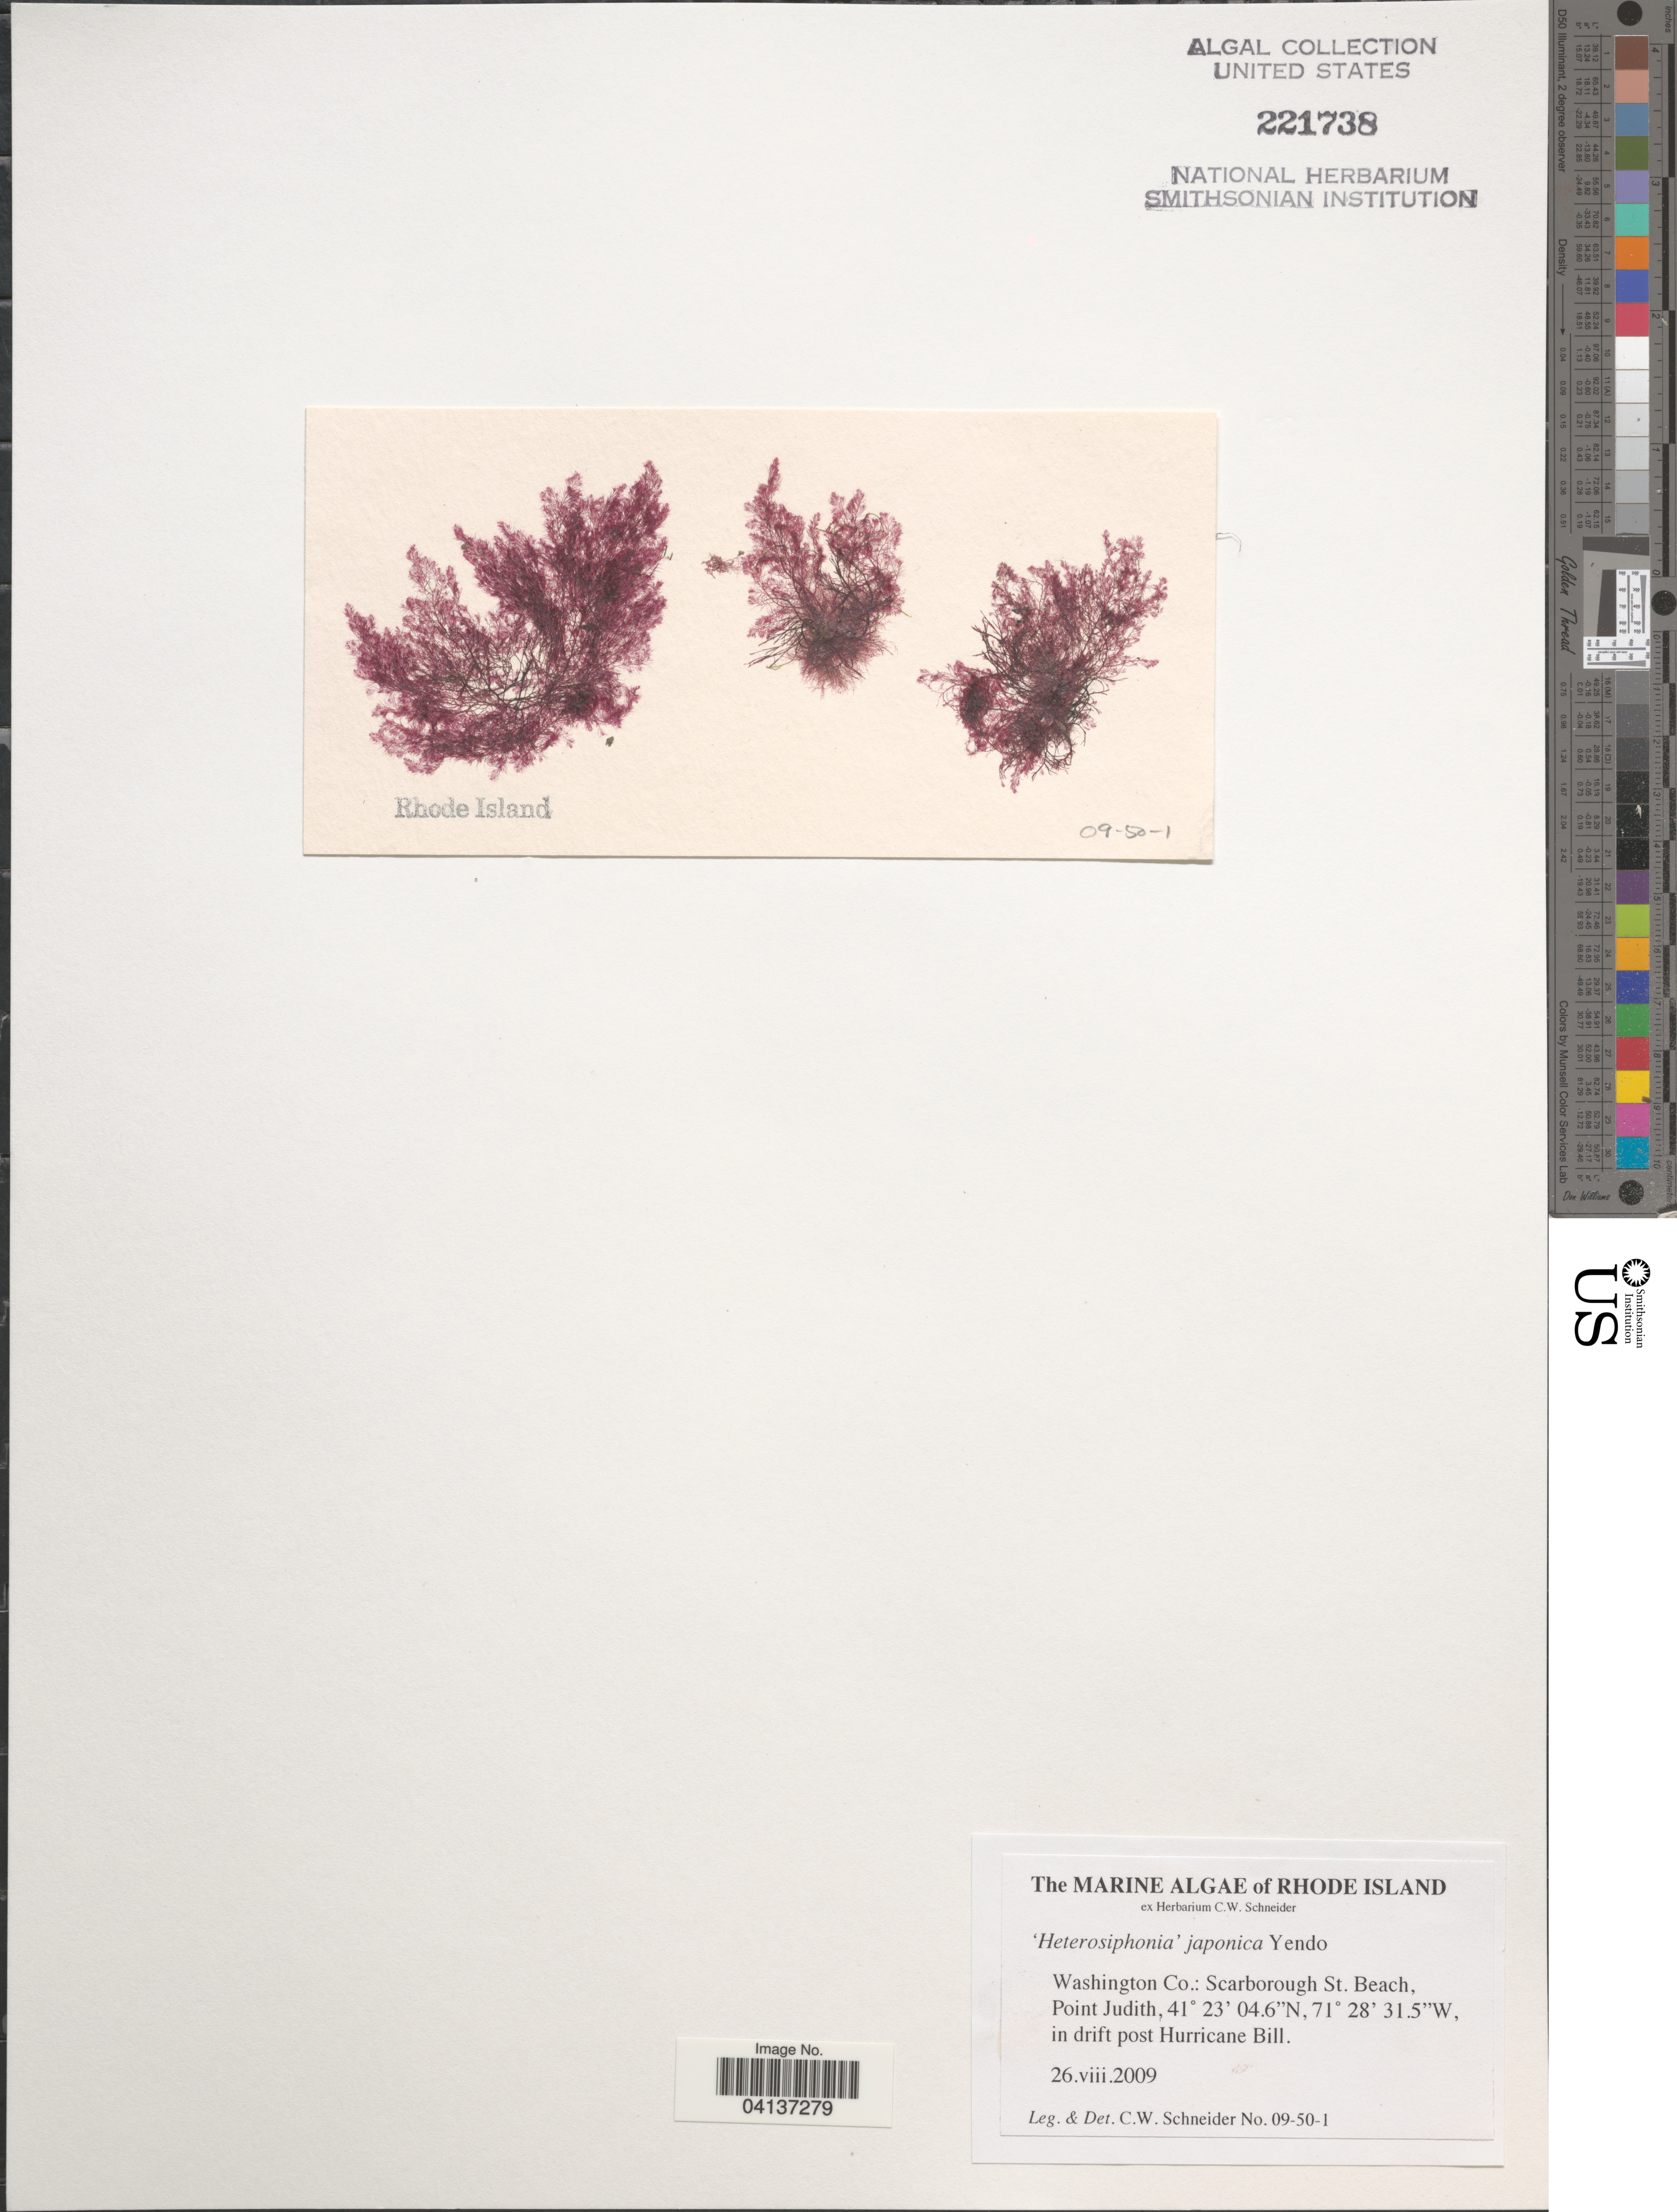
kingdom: Plantae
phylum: Rhodophyta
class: Florideophyceae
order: Ceramiales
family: Dasyaceae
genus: Dasysiphonia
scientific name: Dasysiphonia japonica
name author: (Yendo) H.-S. Kim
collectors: C. W.Schneider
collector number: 09-50-1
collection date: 2009-08-26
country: United States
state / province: Rhode Island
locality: Washington Co.: Scarborough St. Beach, Point Judith, in drift post Hurricane Bill.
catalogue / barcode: US 221738